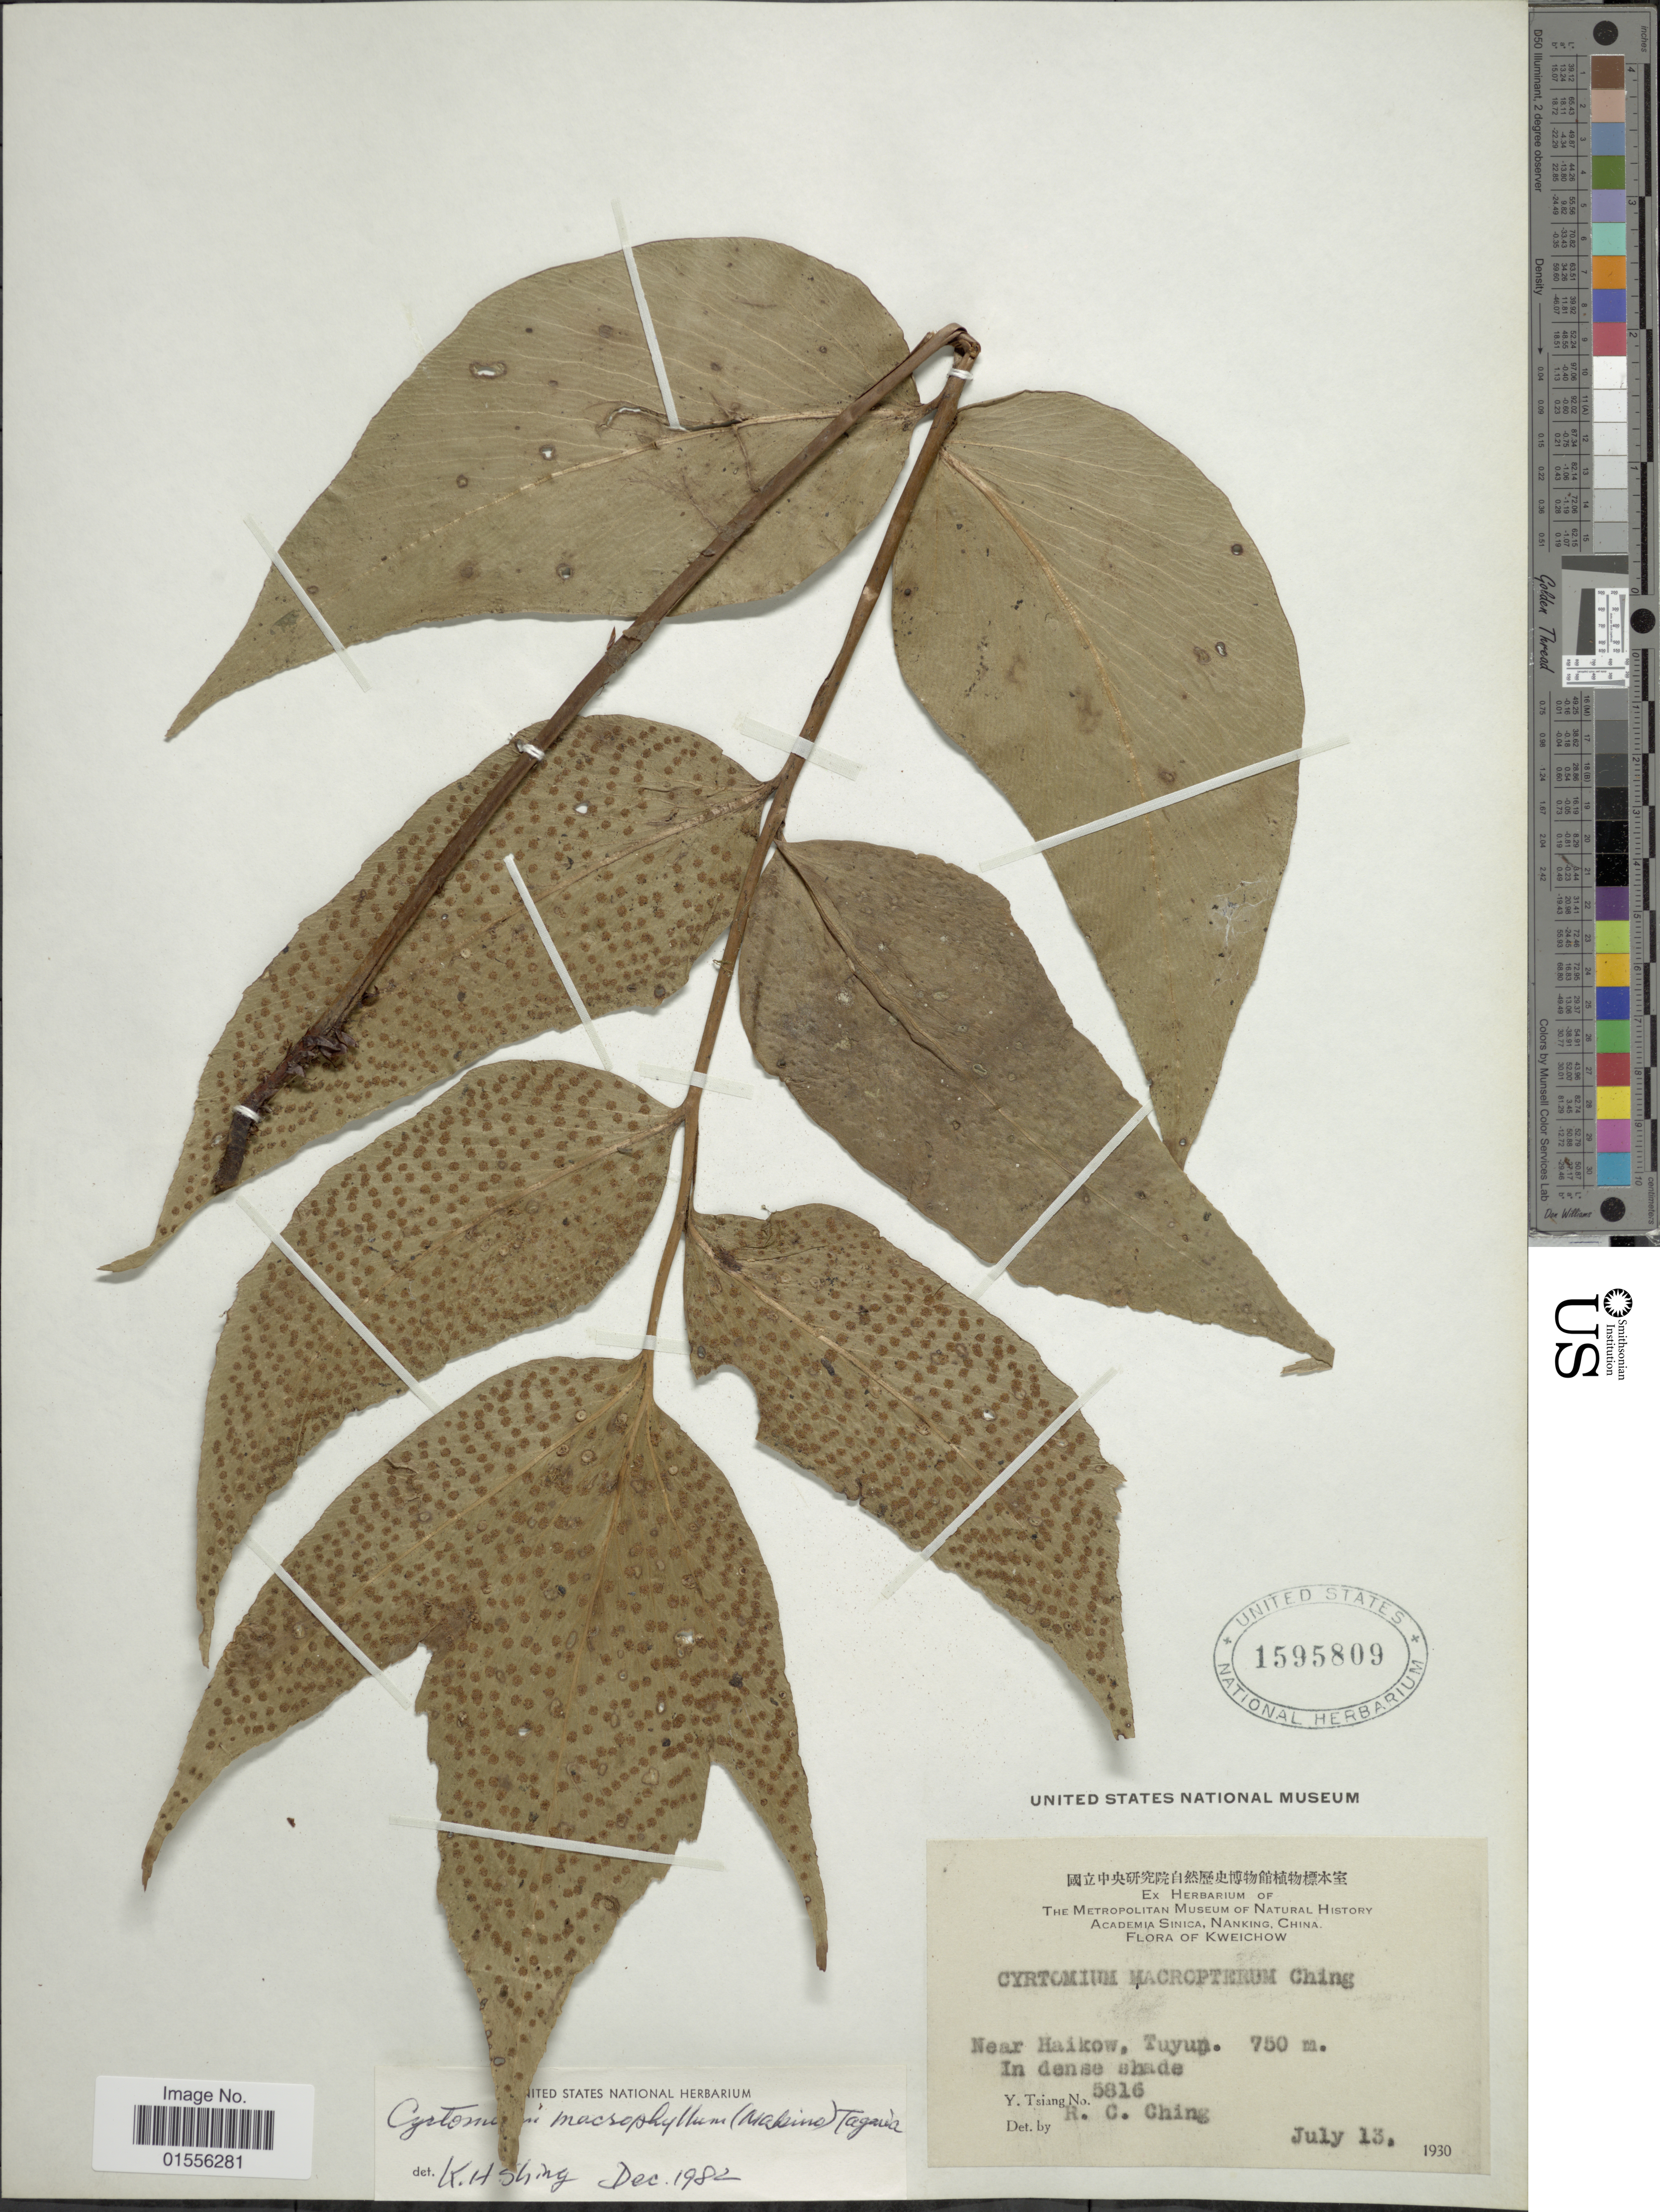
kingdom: Plantae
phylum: Tracheophyta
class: Polypodiopsida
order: Polypodiales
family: Dryopteridaceae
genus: Cyrtomium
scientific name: Cyrtomium macrophyllum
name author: (Makino) Tagawa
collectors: R. C. Ching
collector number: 5816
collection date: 1930-07-13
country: China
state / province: Guizhou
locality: Kweichow, Near Haikow, Tuyun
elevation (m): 750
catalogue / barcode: US 1595809